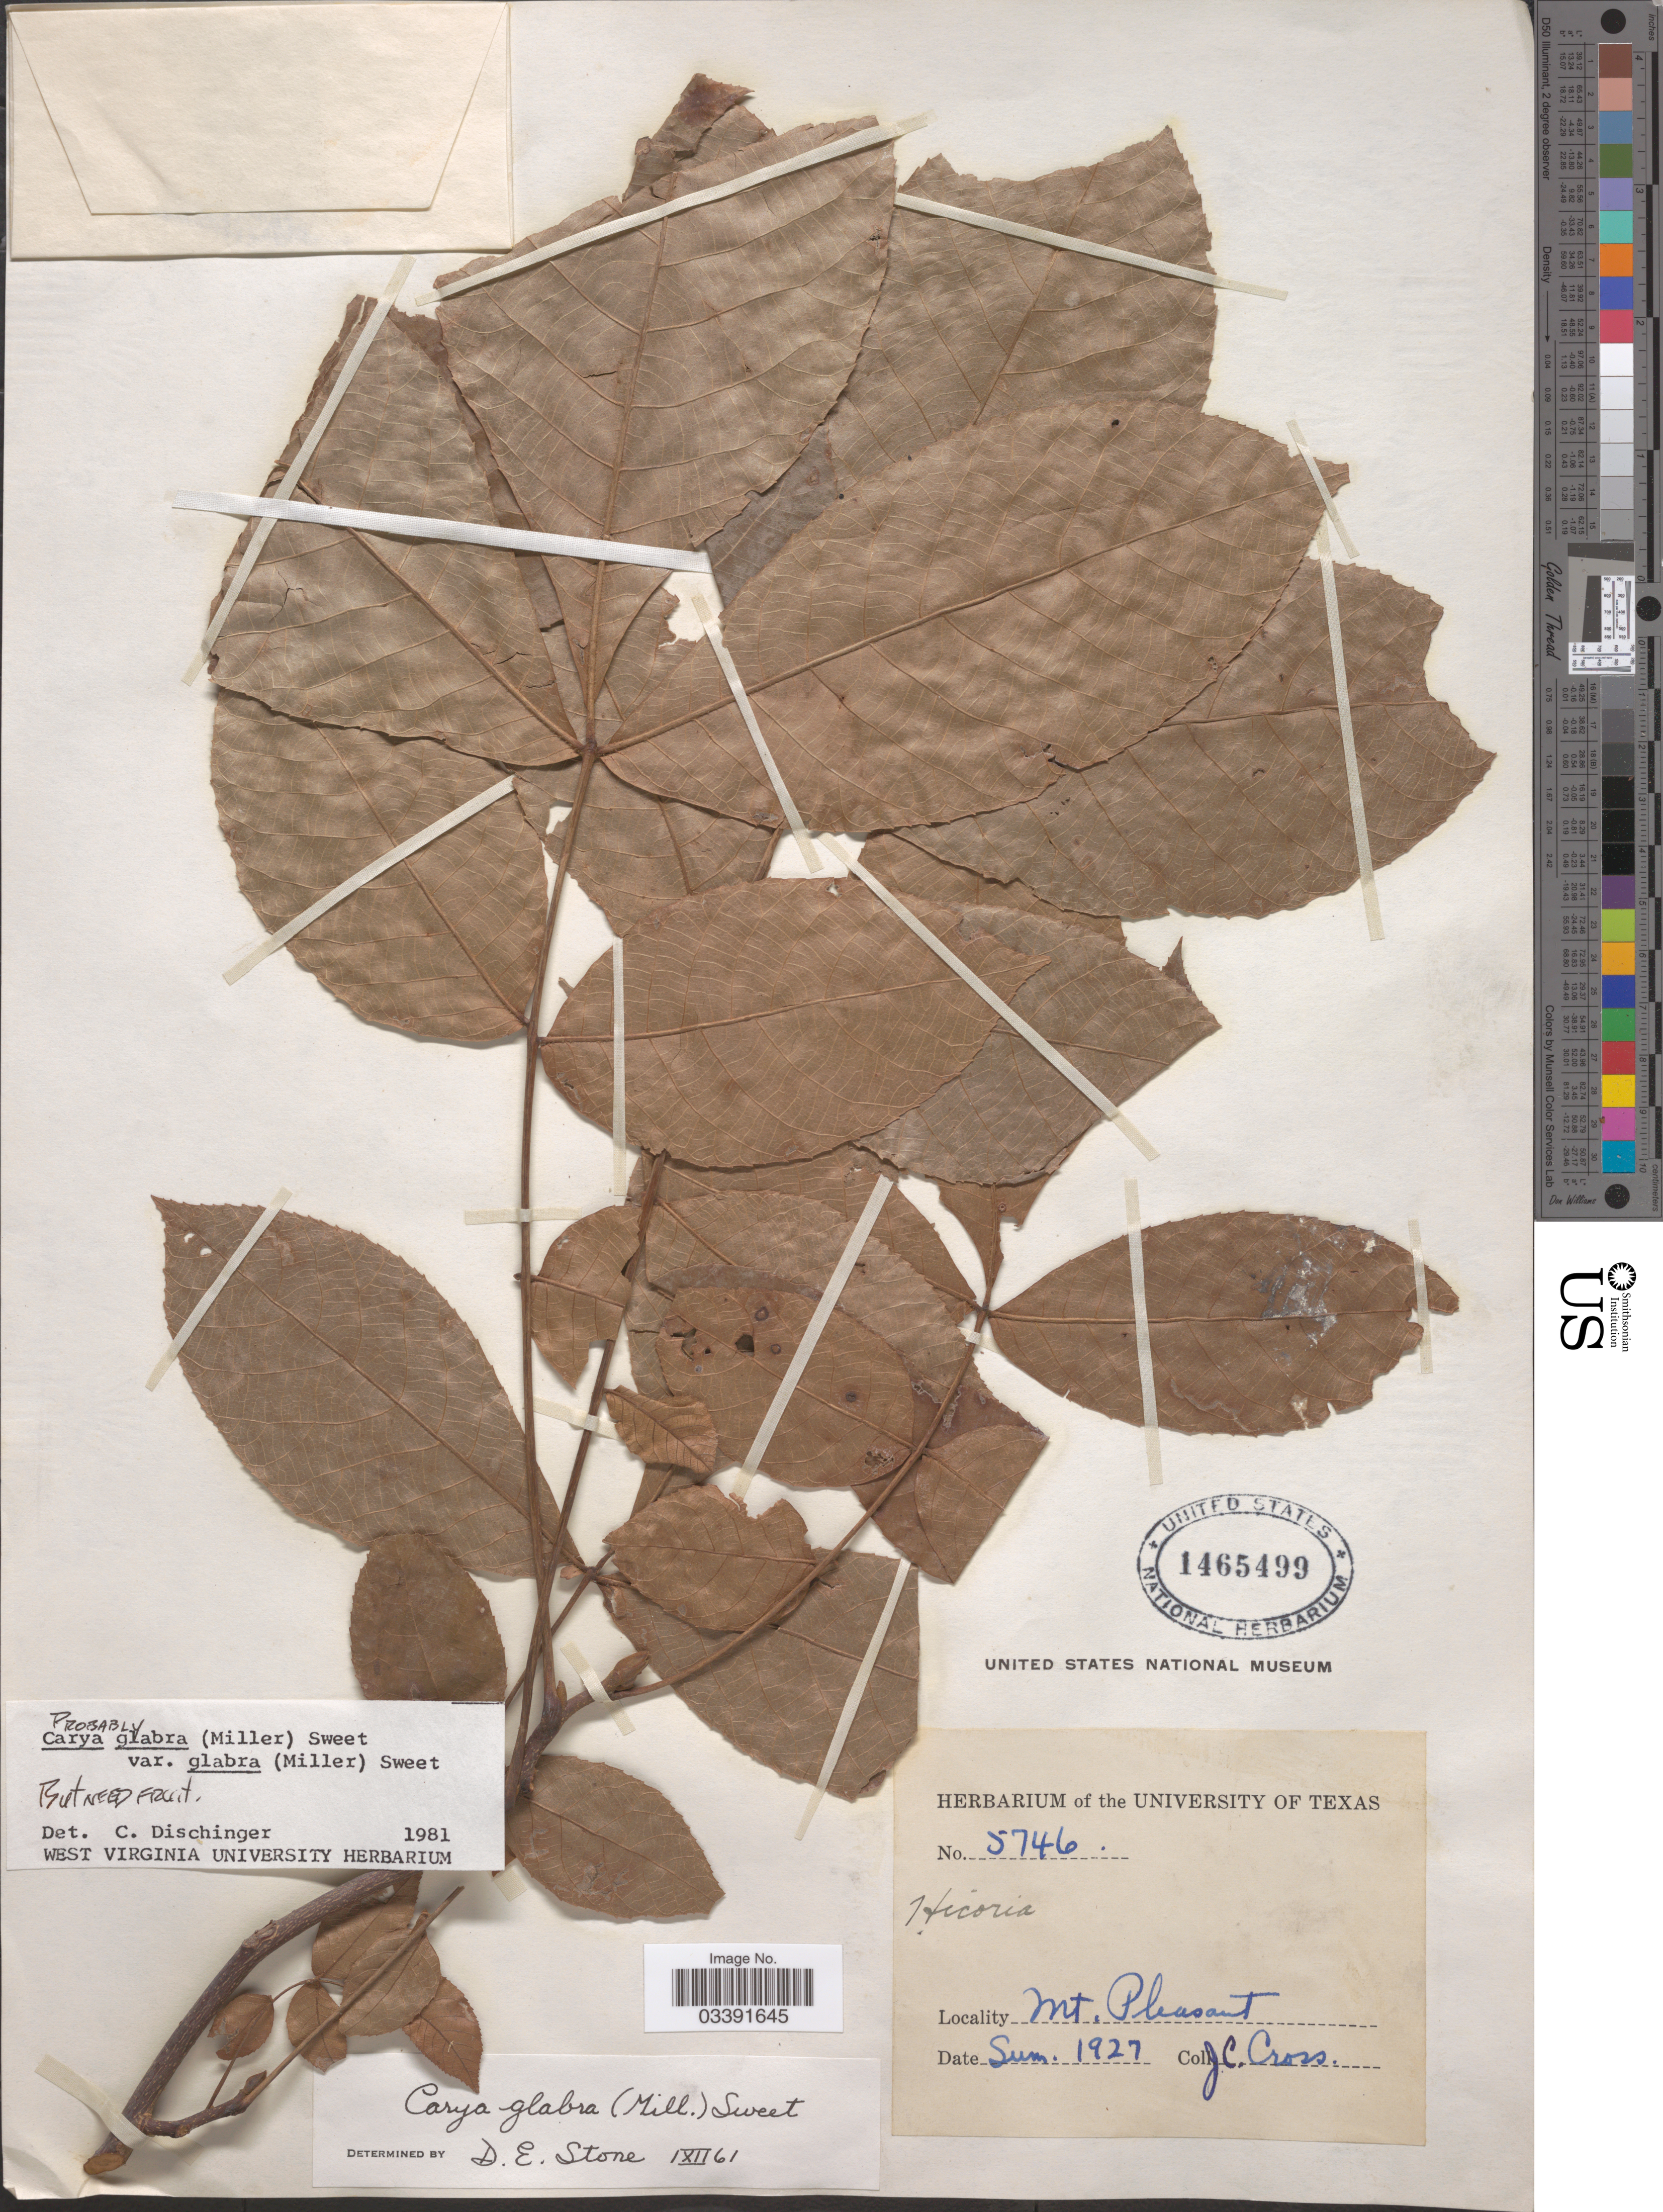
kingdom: Plantae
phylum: Tracheophyta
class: Magnoliopsida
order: Fagales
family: Juglandaceae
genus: Carya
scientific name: Carya glabra var. glabra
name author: (Mill.) Sweet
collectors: J. Cross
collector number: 5746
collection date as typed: Sum. 1927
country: United States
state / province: Texas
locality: Mt. Pleasant.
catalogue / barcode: US 1465499